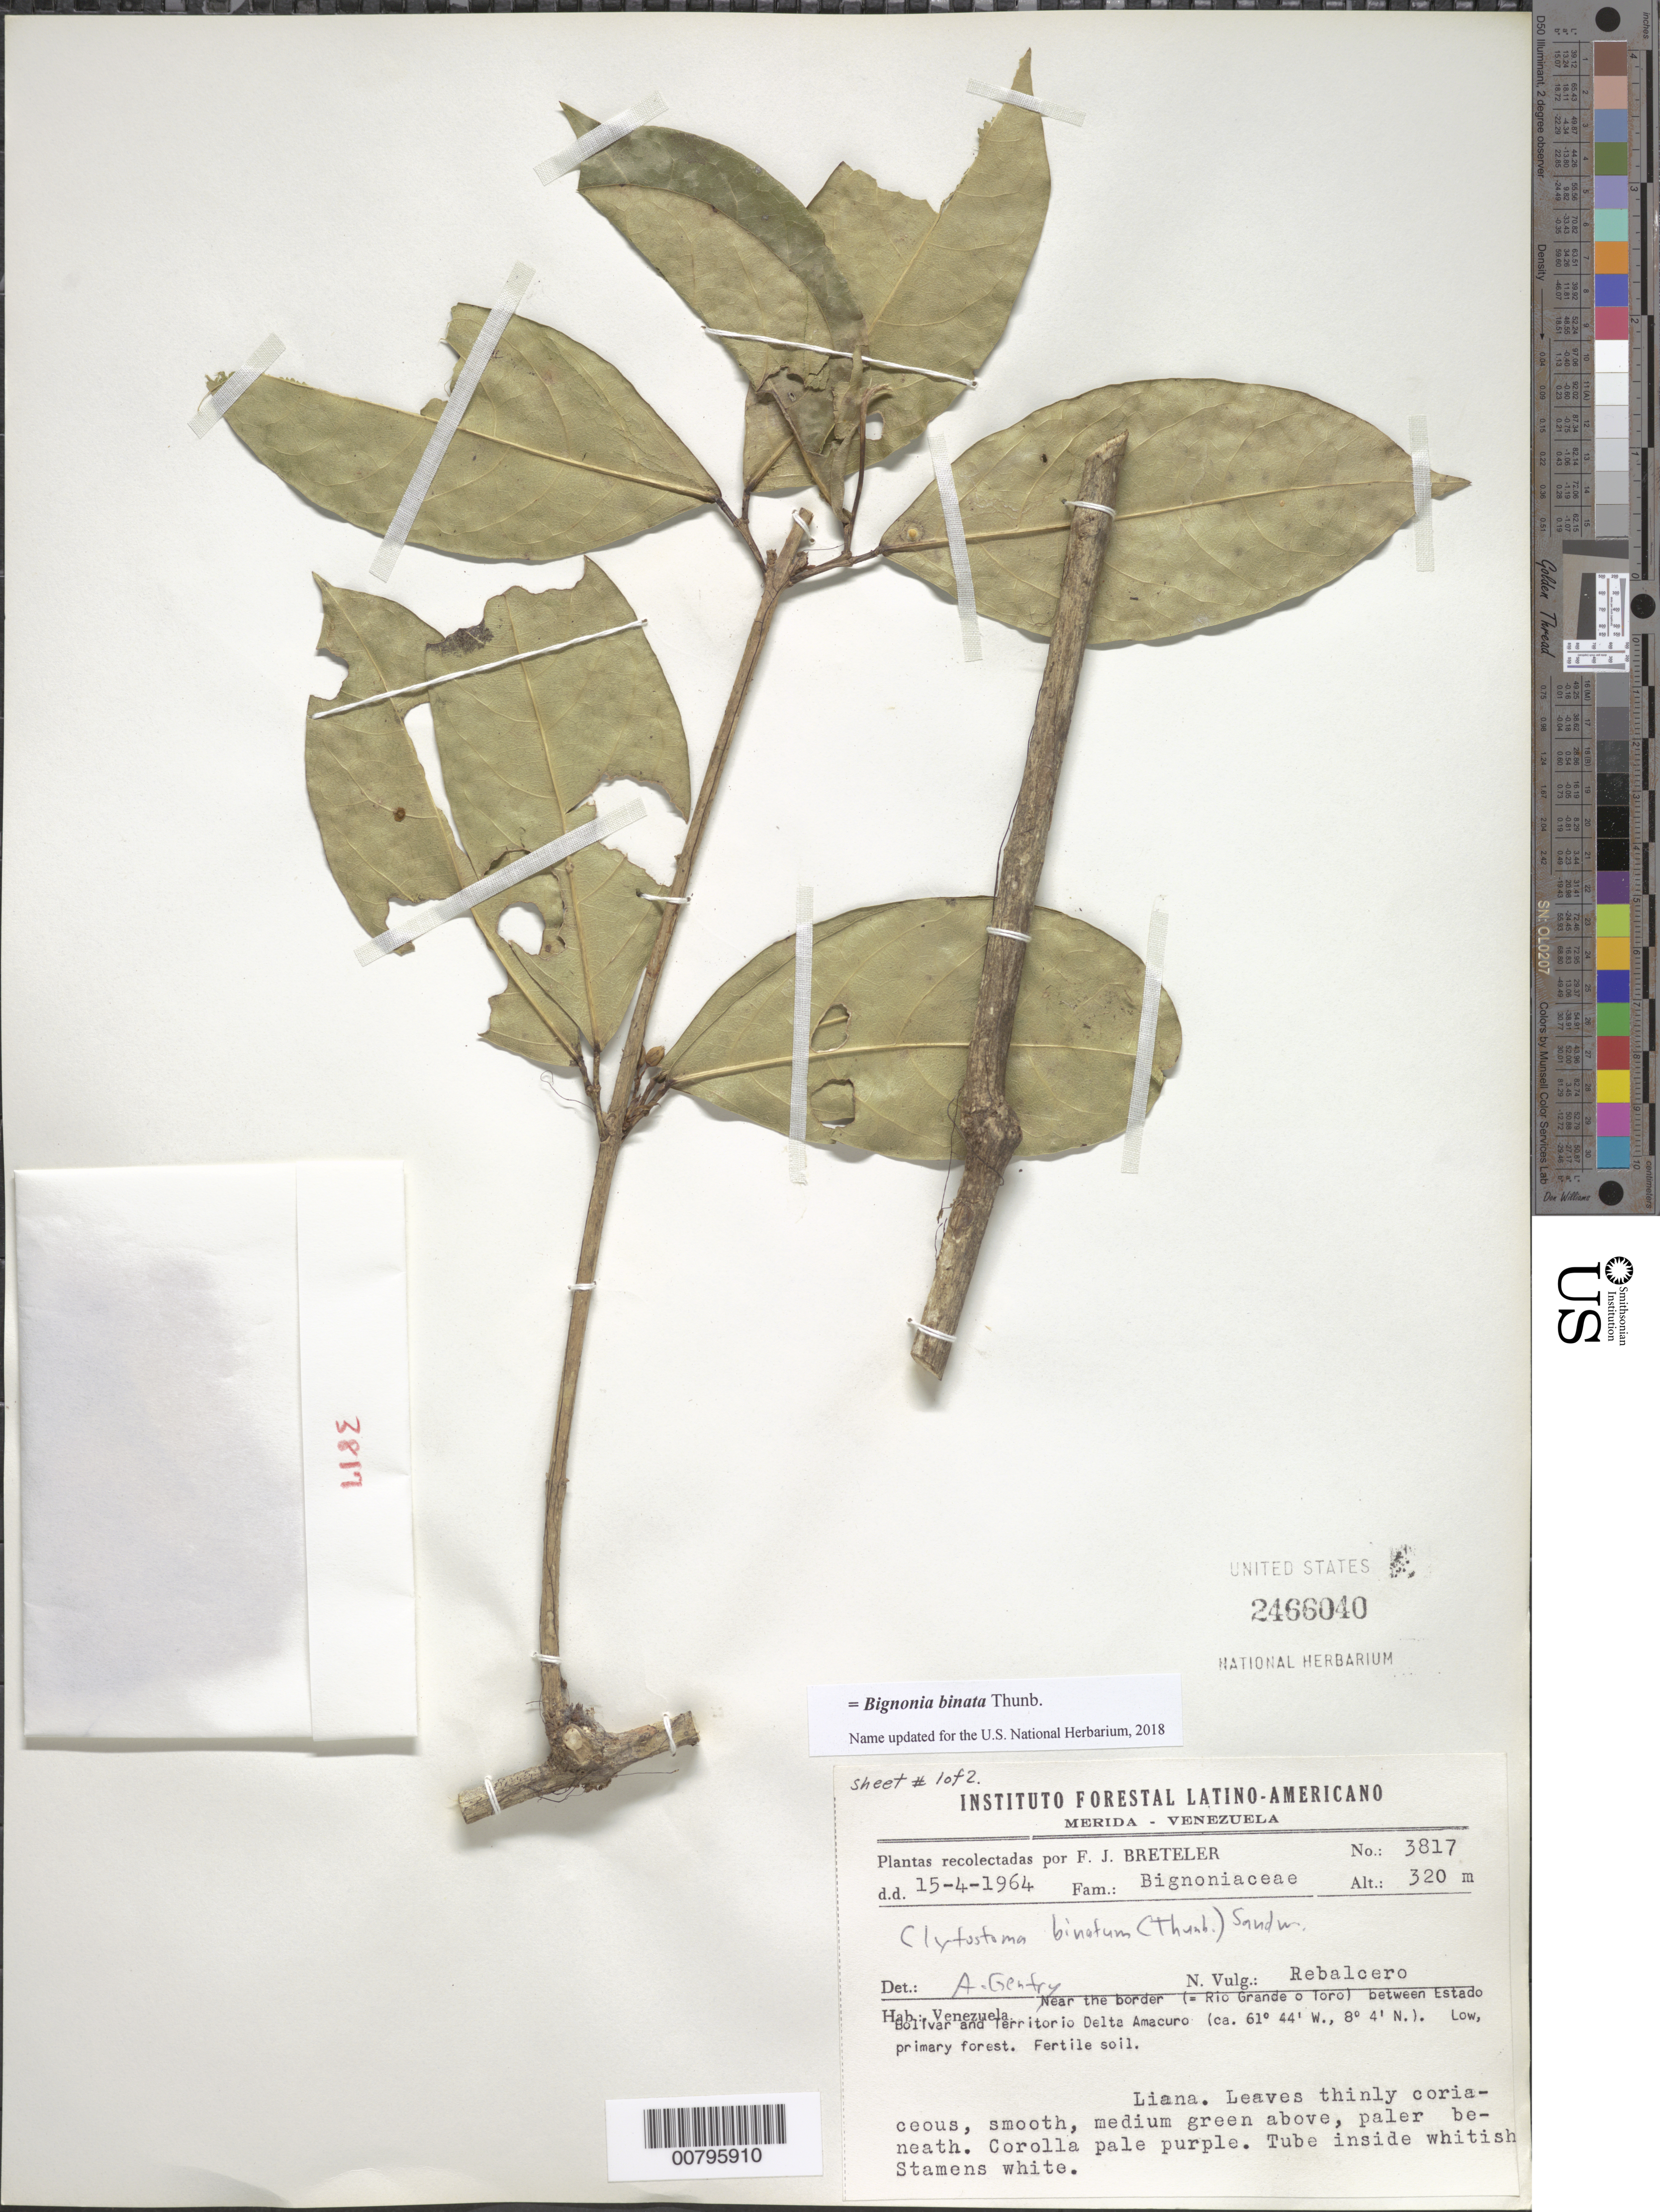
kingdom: Plantae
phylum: Tracheophyta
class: Magnoliopsida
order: Lamiales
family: Bignoniaceae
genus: Bignonia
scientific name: Bignonia binata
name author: Thunb.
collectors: F. J. Breteler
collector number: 3817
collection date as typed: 14-Apr-64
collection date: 1964-04-14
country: Venezuela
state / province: Bolívar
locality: Río Grande o Toro, near border between Estado Bolívar and Territorío Delta Amacuro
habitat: Low, primary forest, fertile soil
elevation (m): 320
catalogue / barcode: US 2466040